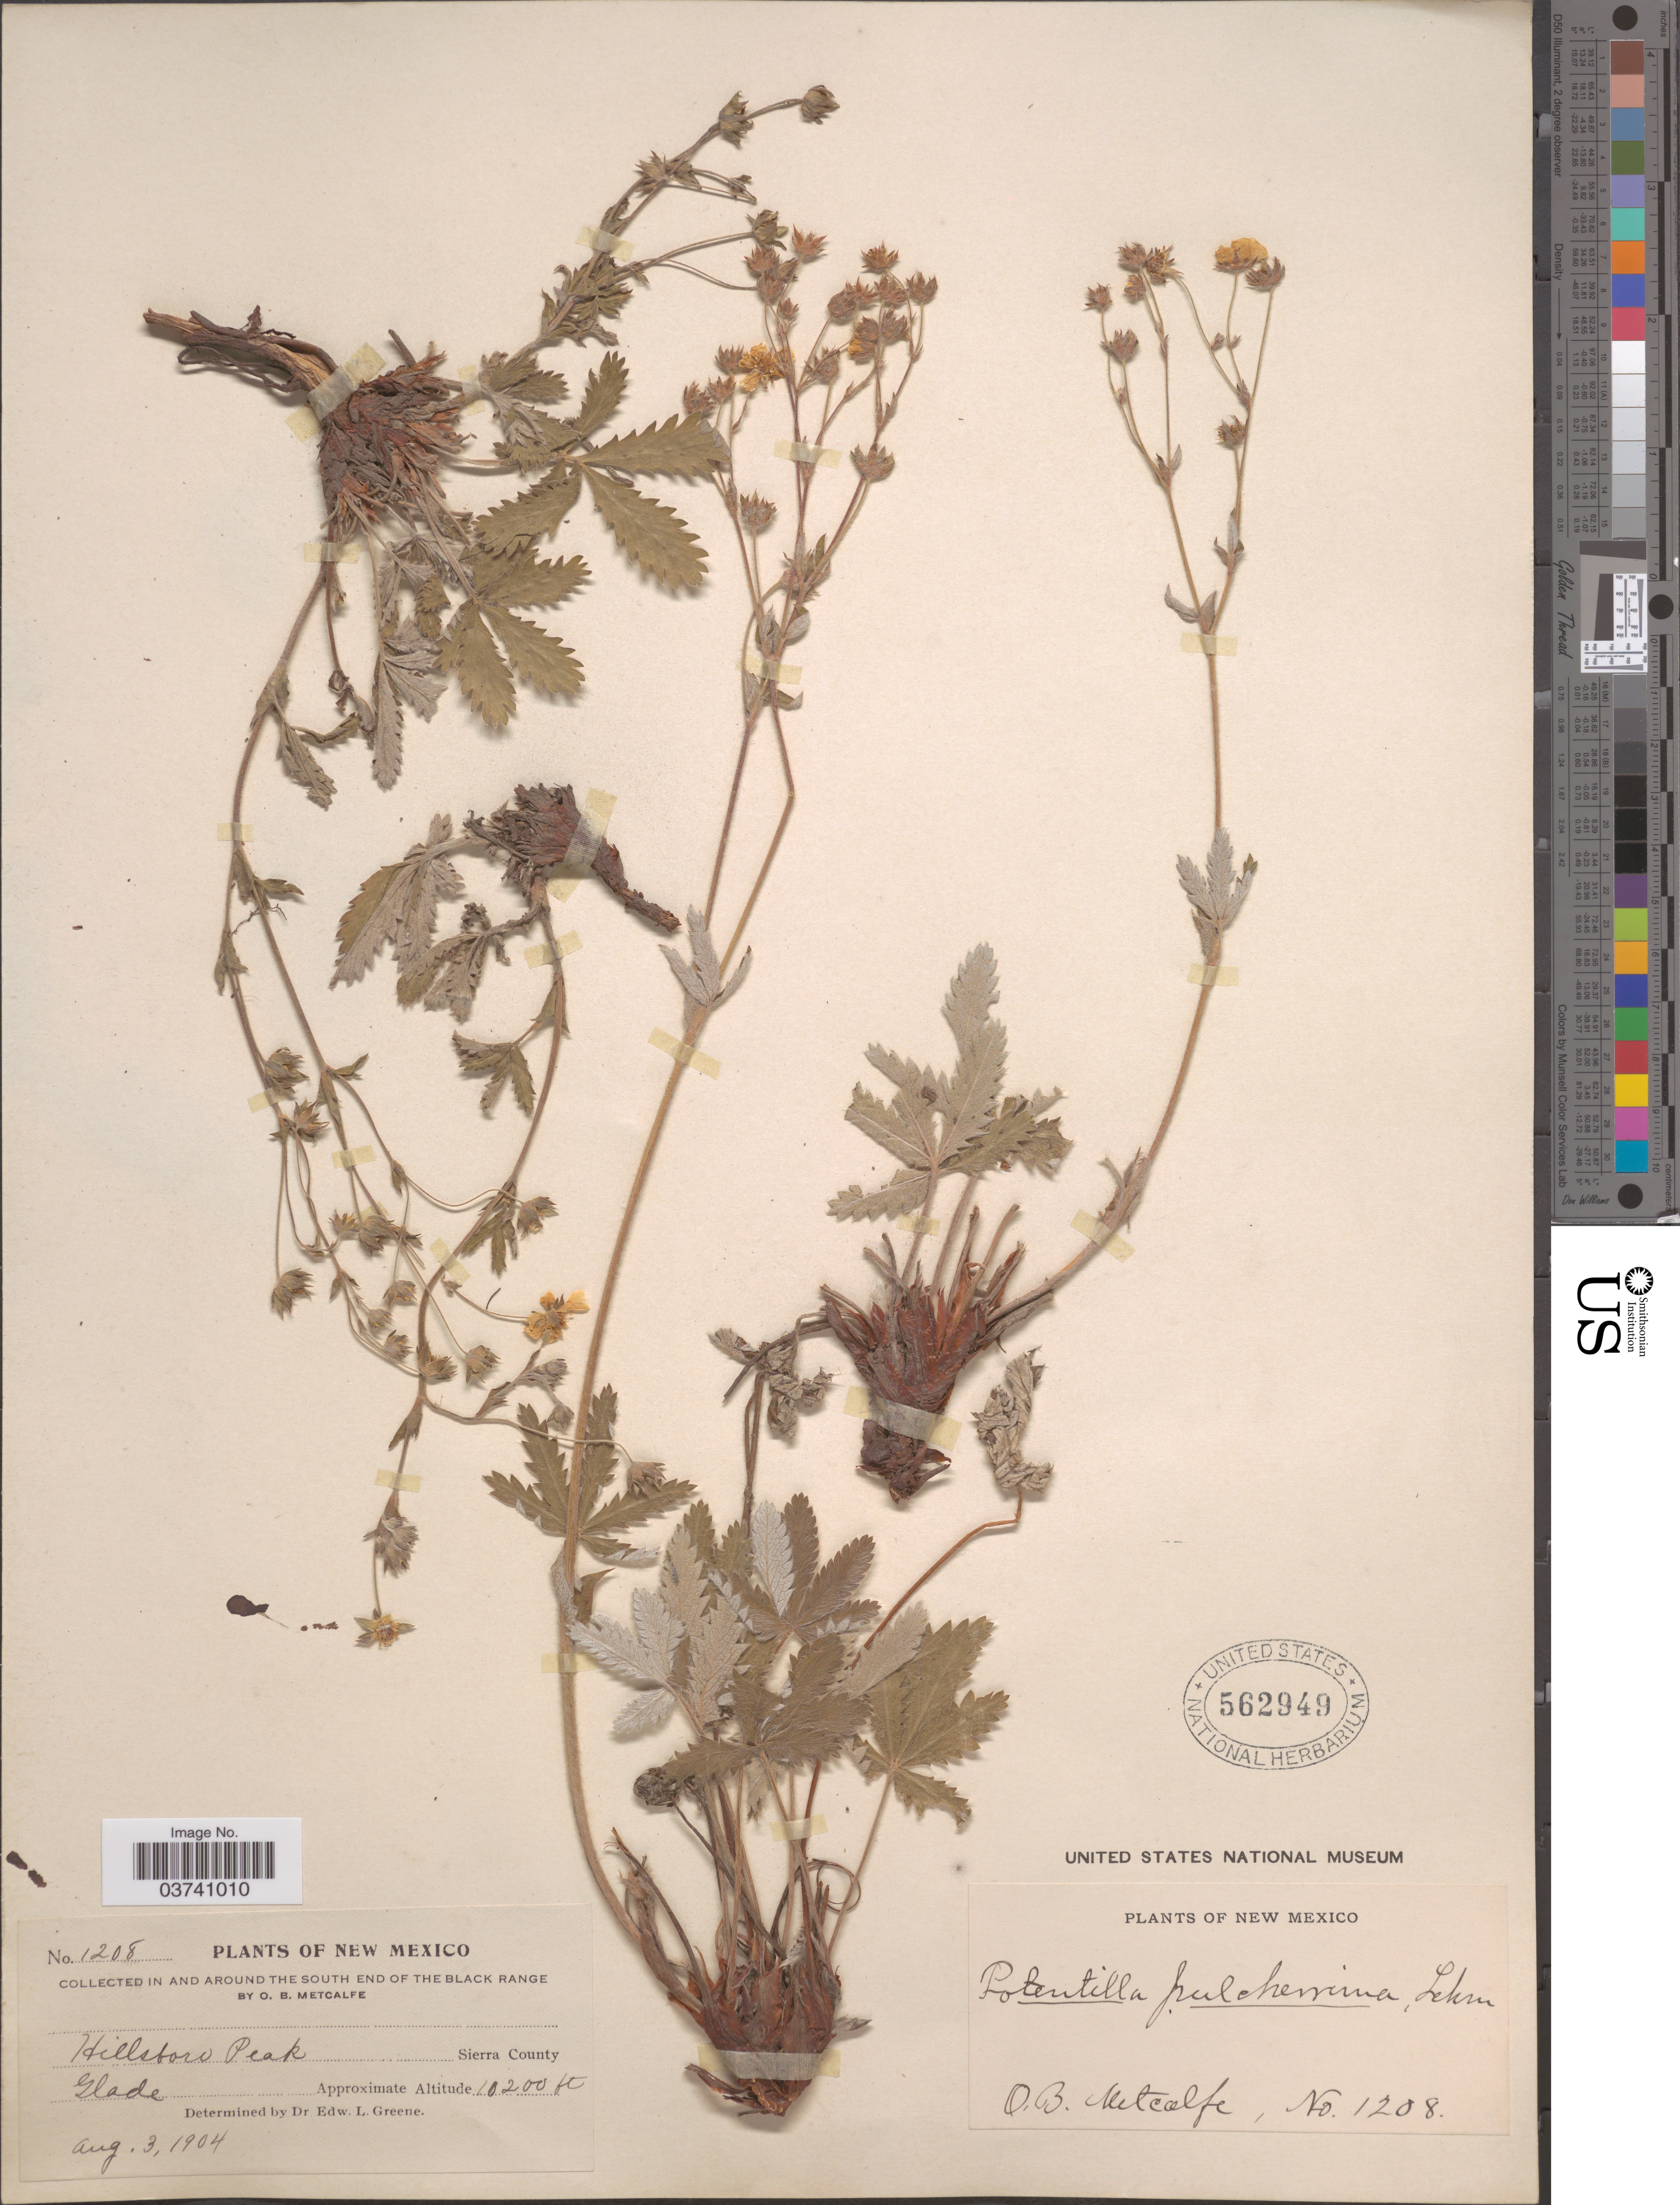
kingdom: Plantae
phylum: Tracheophyta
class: Magnoliopsida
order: Rosales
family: Rosaceae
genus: Potentilla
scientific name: Potentilla pulcherrima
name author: Lehm.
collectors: O. B. Metcalfe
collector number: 1208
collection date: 1904-08-03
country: United States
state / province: New Mexico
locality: In and around the South end of the Black Range. Hillsboro Peak, Sierra County. Glade.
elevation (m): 3109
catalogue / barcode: US 562949